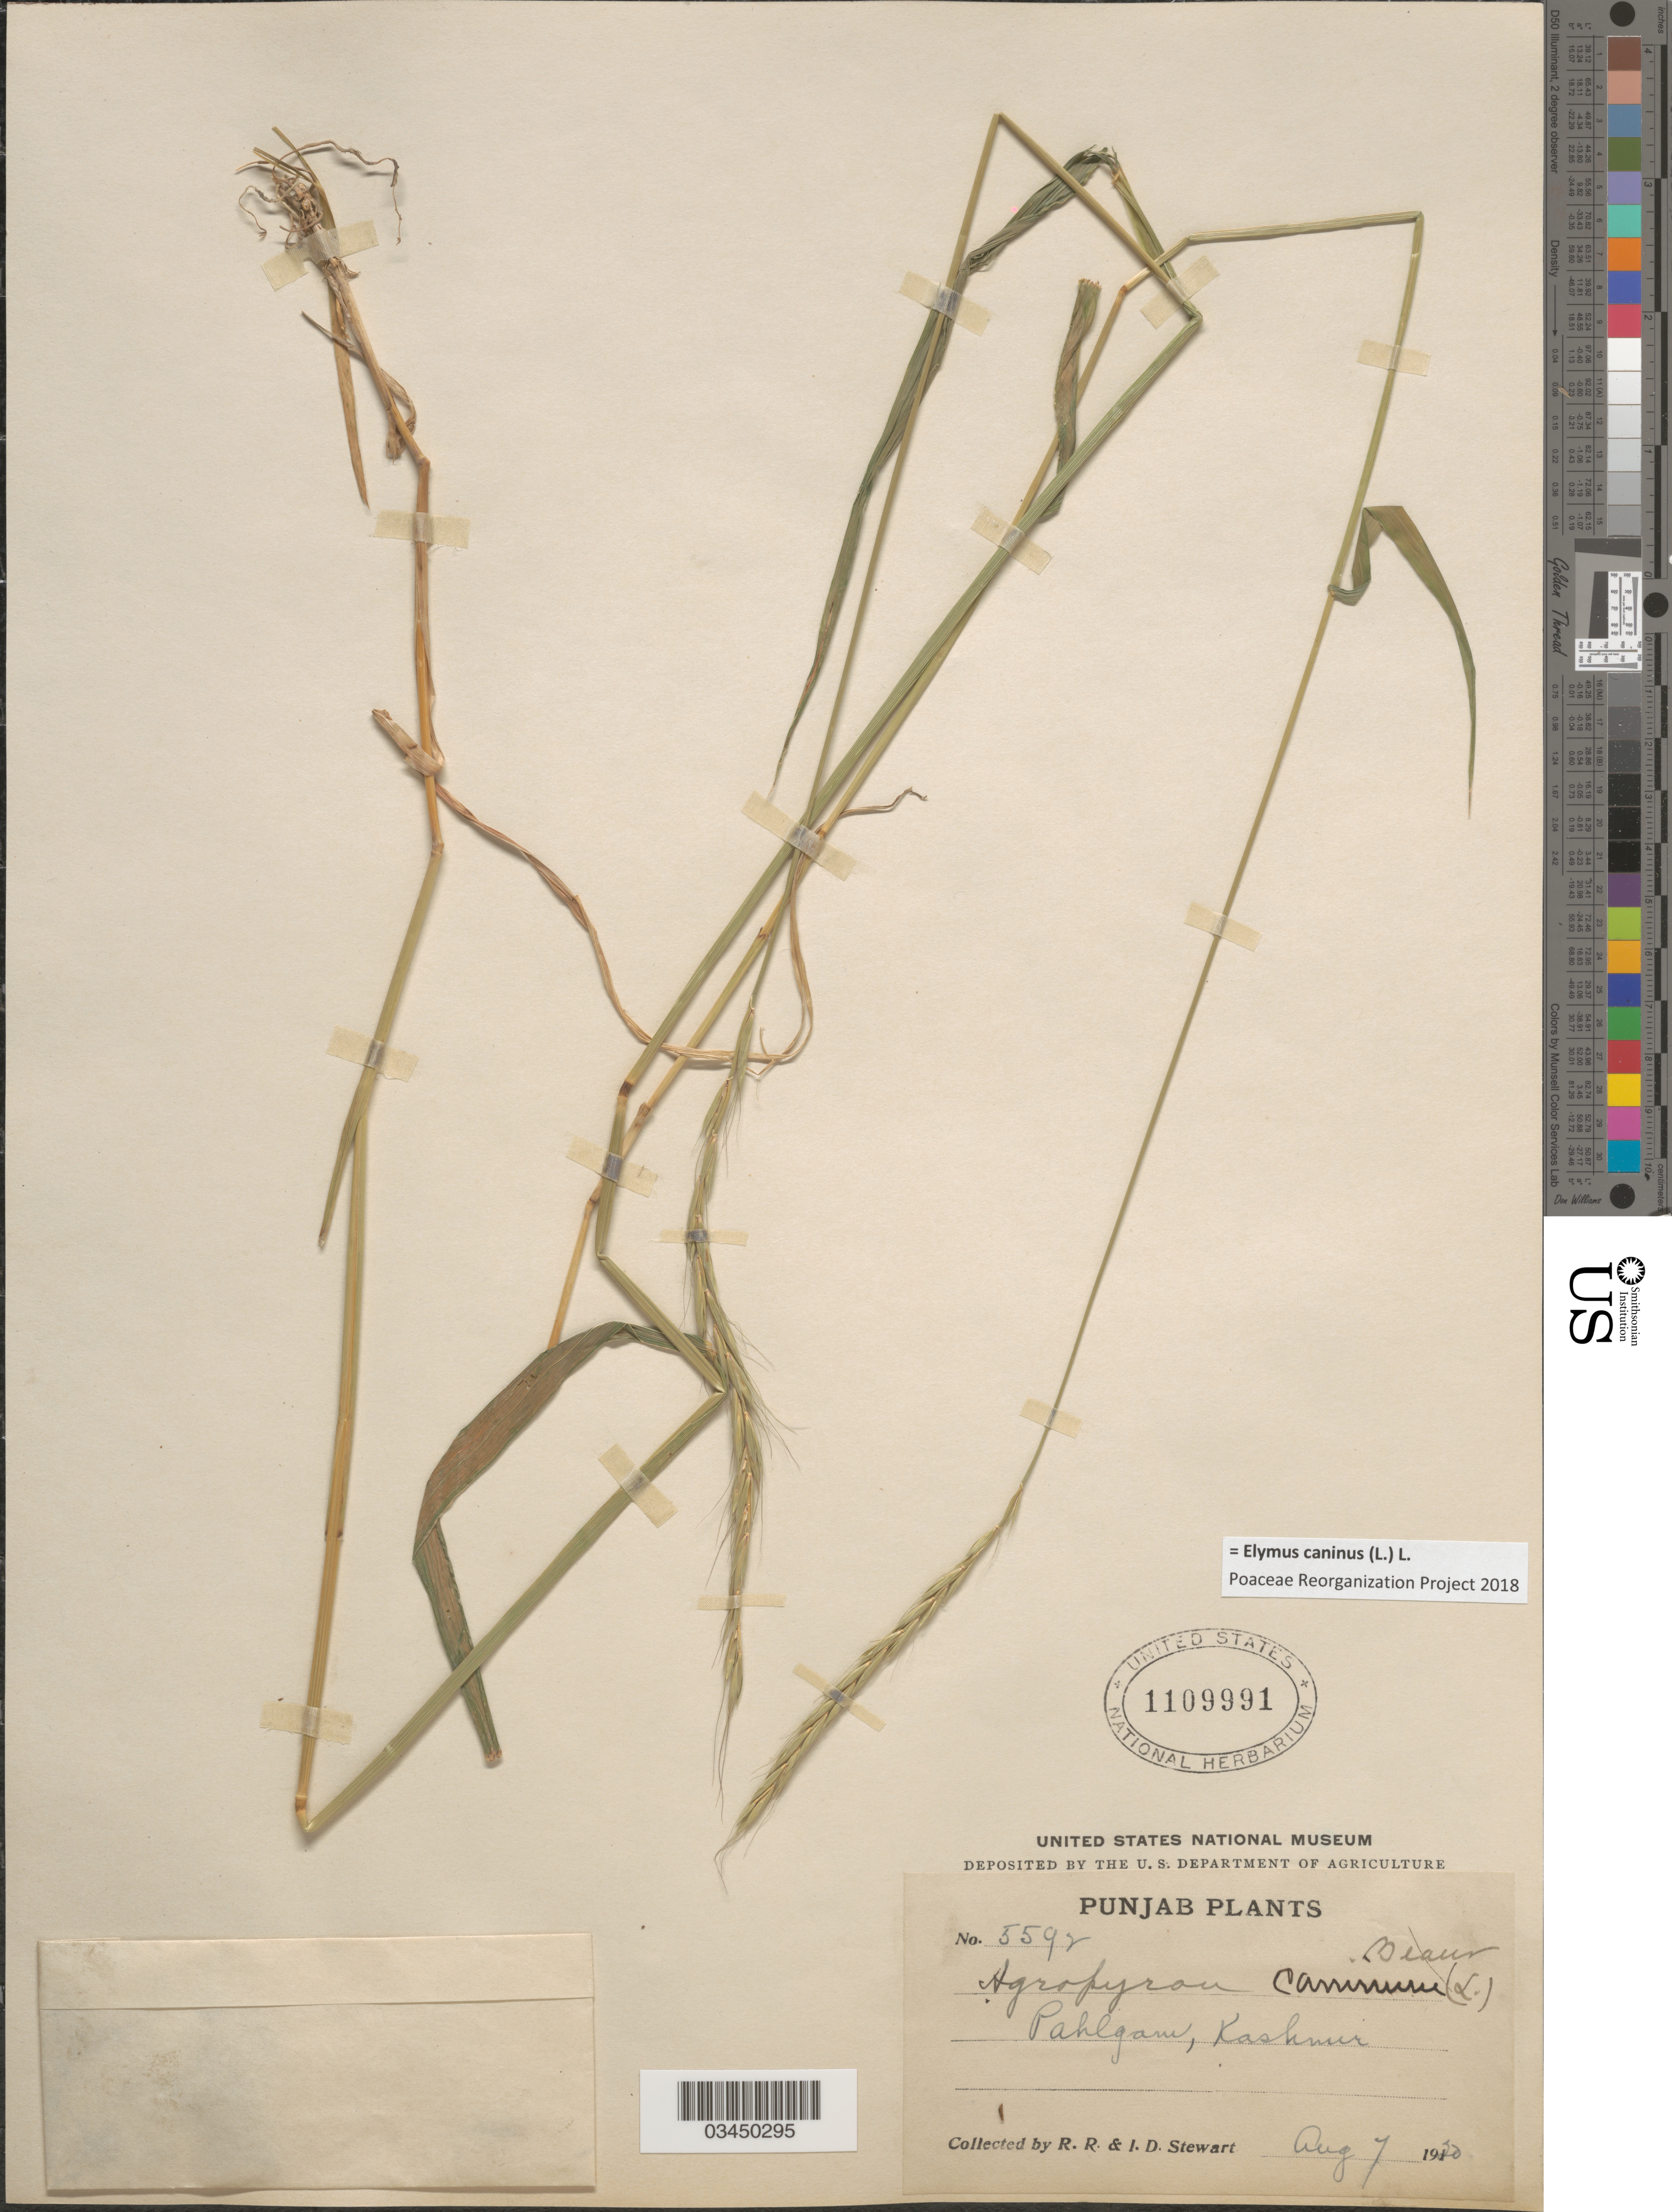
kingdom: Plantae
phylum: Tracheophyta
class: Liliopsida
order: Poales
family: Poaceae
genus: Elymus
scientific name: Elymus caninus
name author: (L.) L.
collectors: R. Stewart & I. Stewart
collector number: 5592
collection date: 1920-08-07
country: India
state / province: Jammu and Kashmir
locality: Pahlgam, Kashmir.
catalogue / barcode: US 1109991